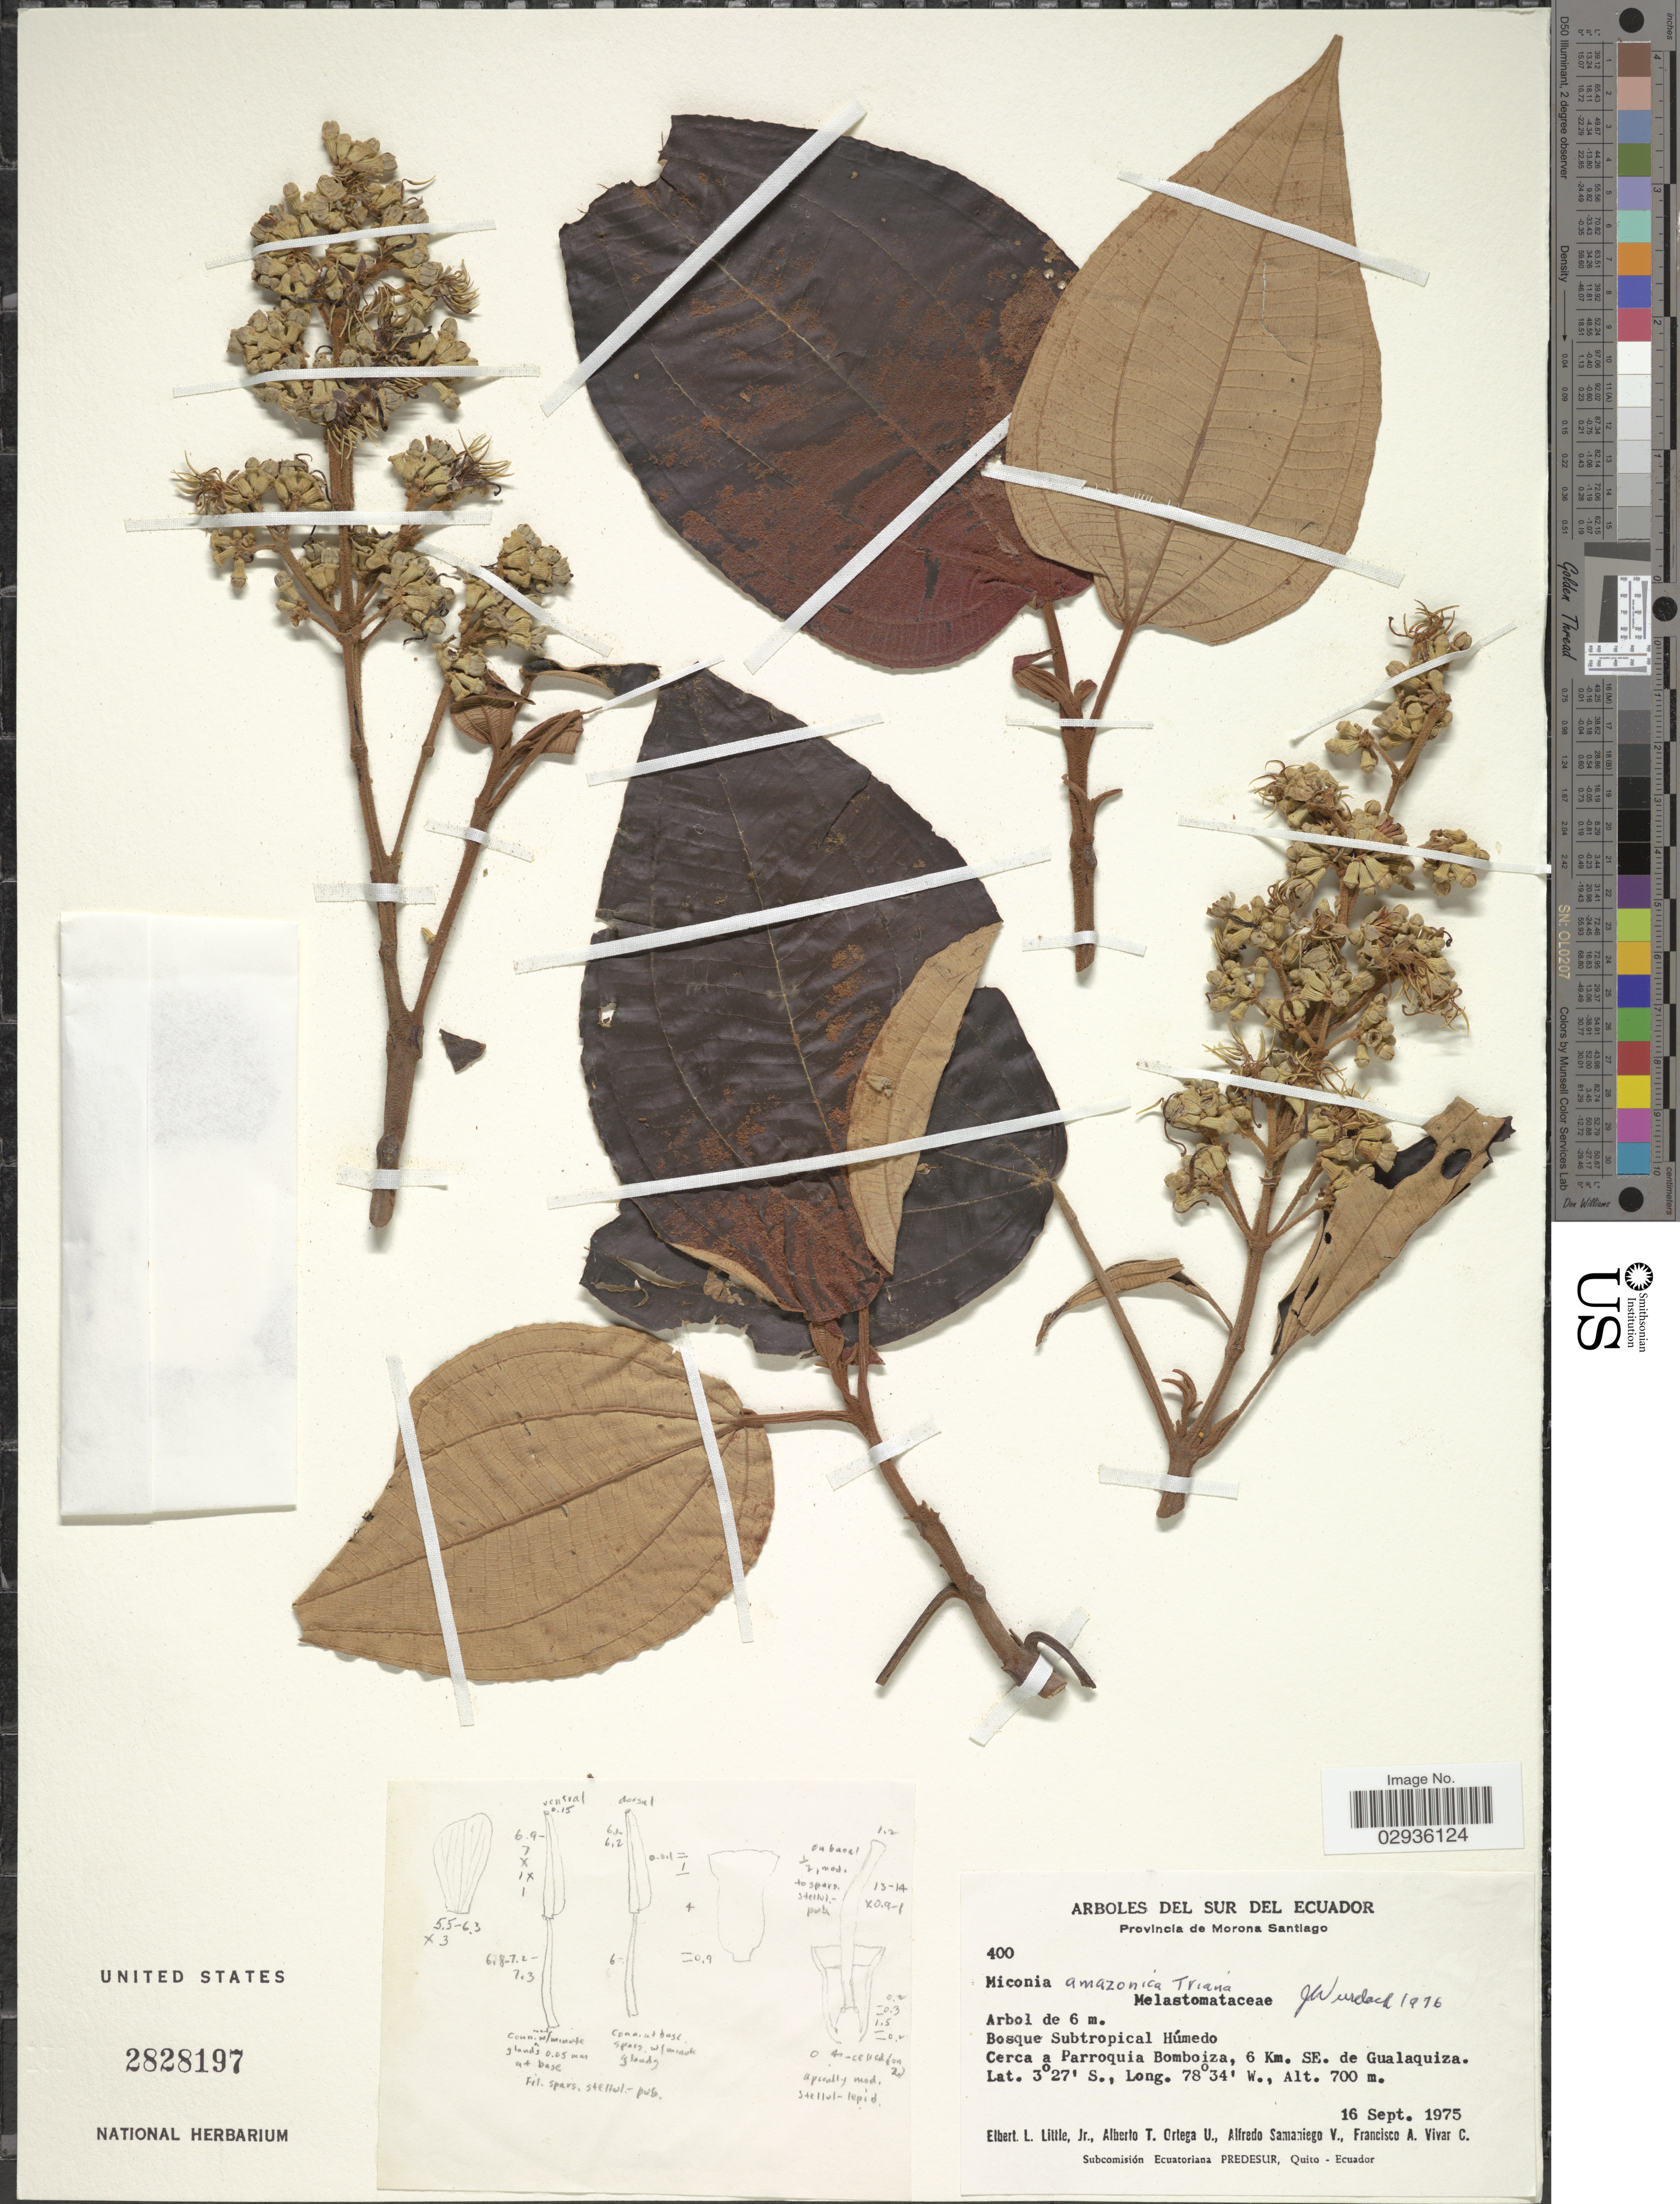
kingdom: Plantae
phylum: Tracheophyta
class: Magnoliopsida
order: Myrtales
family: Melastomataceae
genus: Miconia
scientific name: Miconia amazonica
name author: Triana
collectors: E. L. Little, A. T. Ortega U., A. V. Samaniego & F. A. Vivar C.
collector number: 400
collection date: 1975-09-16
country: Ecuador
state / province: Morona-Santiago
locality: Cerca a Parroquia Bomboiza, 6 Km. SE. de Gualaquiza.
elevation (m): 700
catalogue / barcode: US 2828197